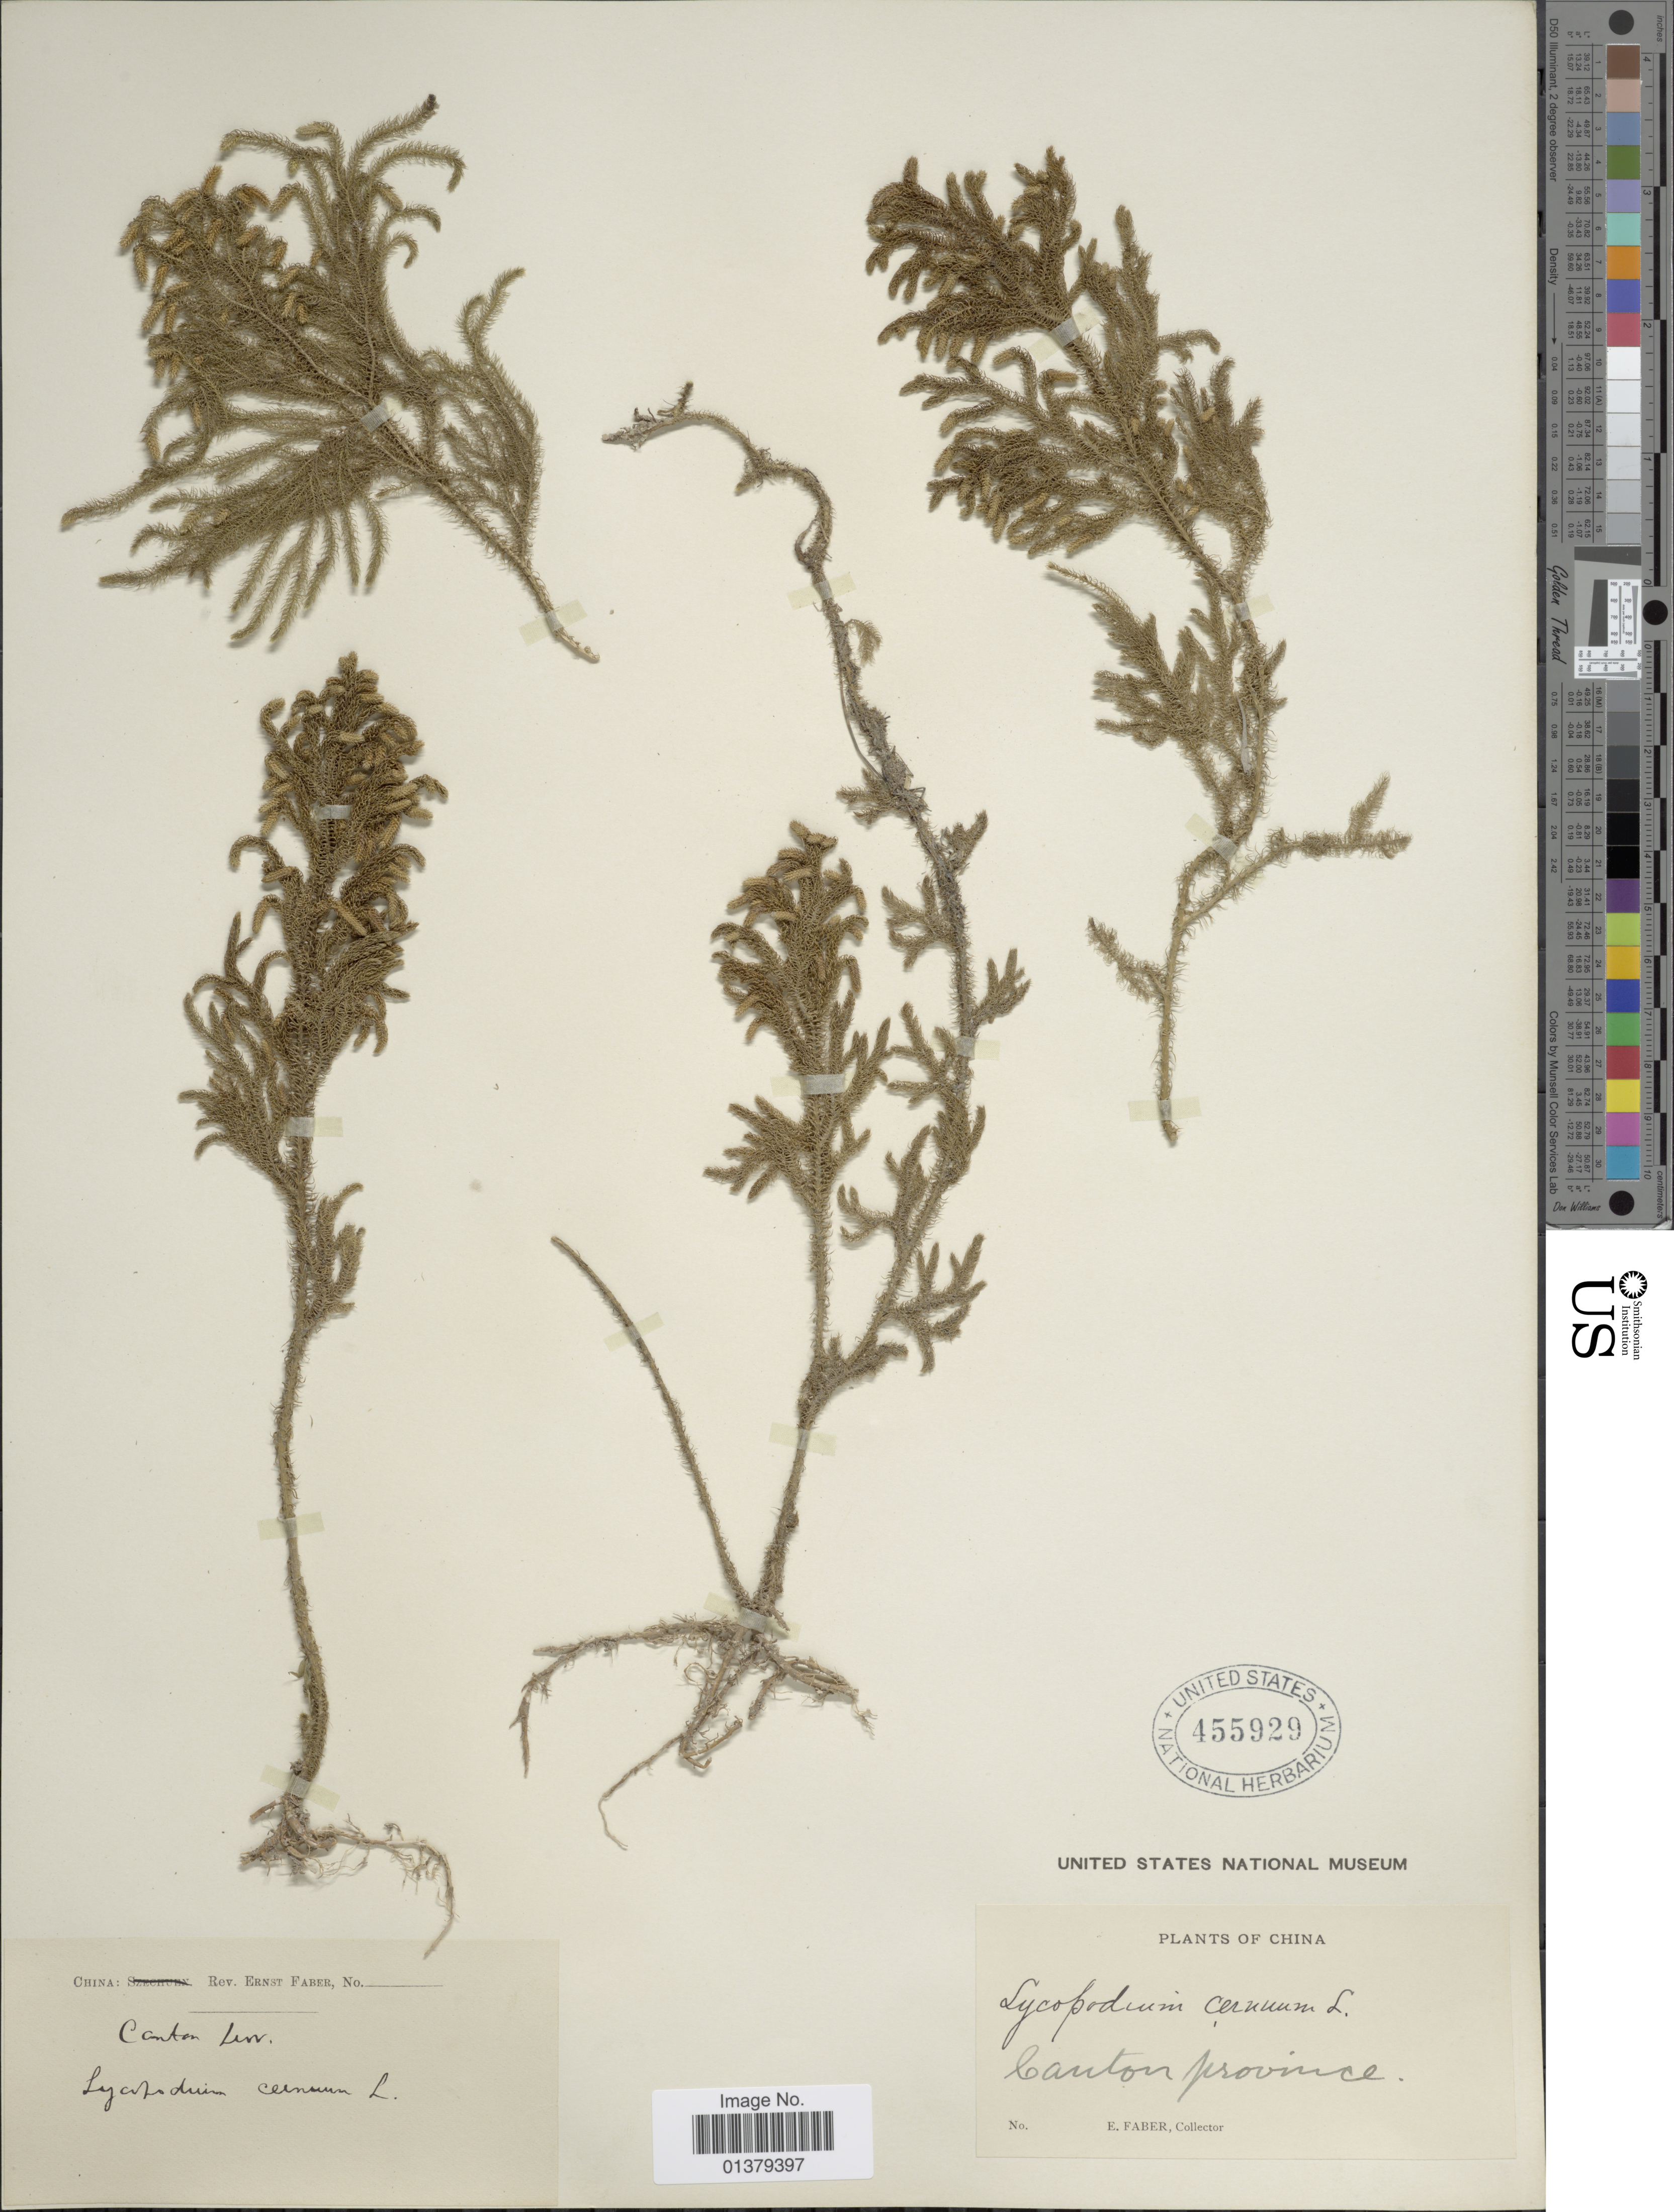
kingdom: Plantae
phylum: Tracheophyta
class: Lycopodiopsida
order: Lycopodiales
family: Lycopodiaceae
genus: Palhinhaea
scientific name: Palhinhaea cernua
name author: (L.) Vasc. & Franco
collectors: E. Faber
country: China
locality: Canton province [interpreted]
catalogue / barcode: US 455929